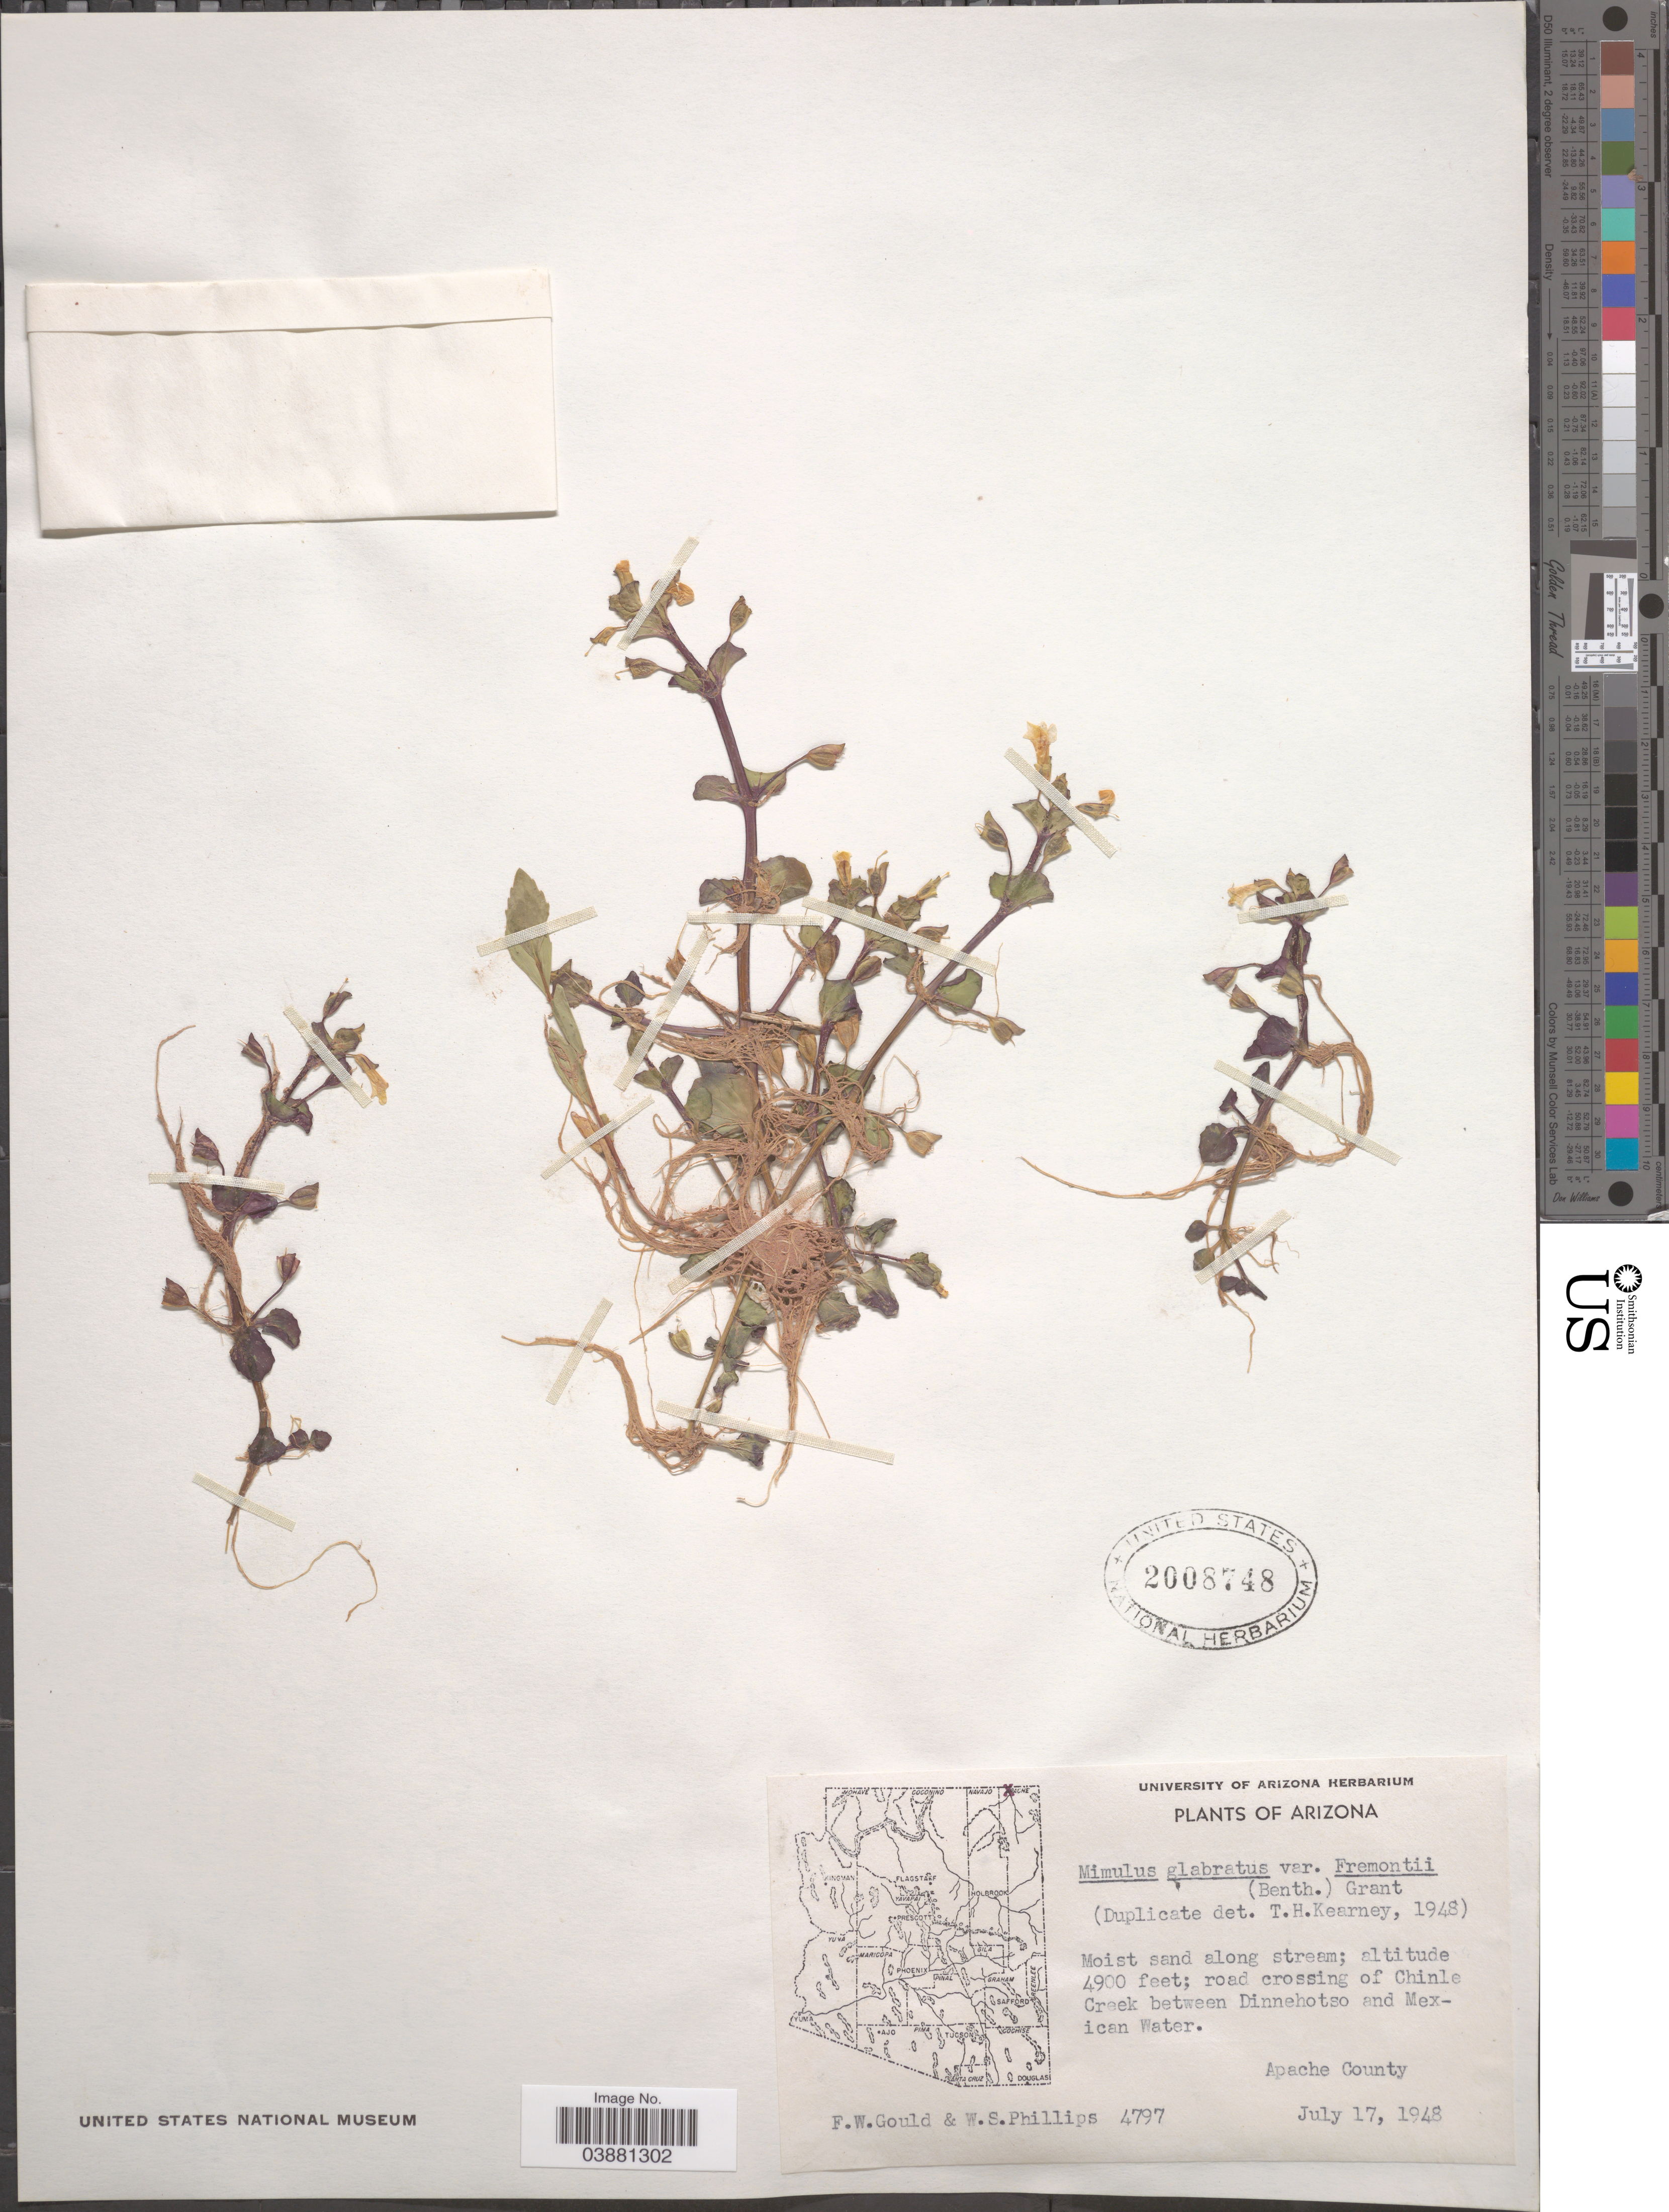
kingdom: Plantae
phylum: Tracheophyta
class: Magnoliopsida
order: Lamiales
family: Phrymaceae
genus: Mimulus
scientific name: Mimulus glabratus var. fremontii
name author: Kunth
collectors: F. W. Gould & W. S. Phillips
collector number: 4797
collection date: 1948-07-17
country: United States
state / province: Arizona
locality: Moist sand along stream; road crossing of Chinle Creek between Dinnehotso and Mexican Water. Apache County.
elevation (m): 1494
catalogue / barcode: US 2008748